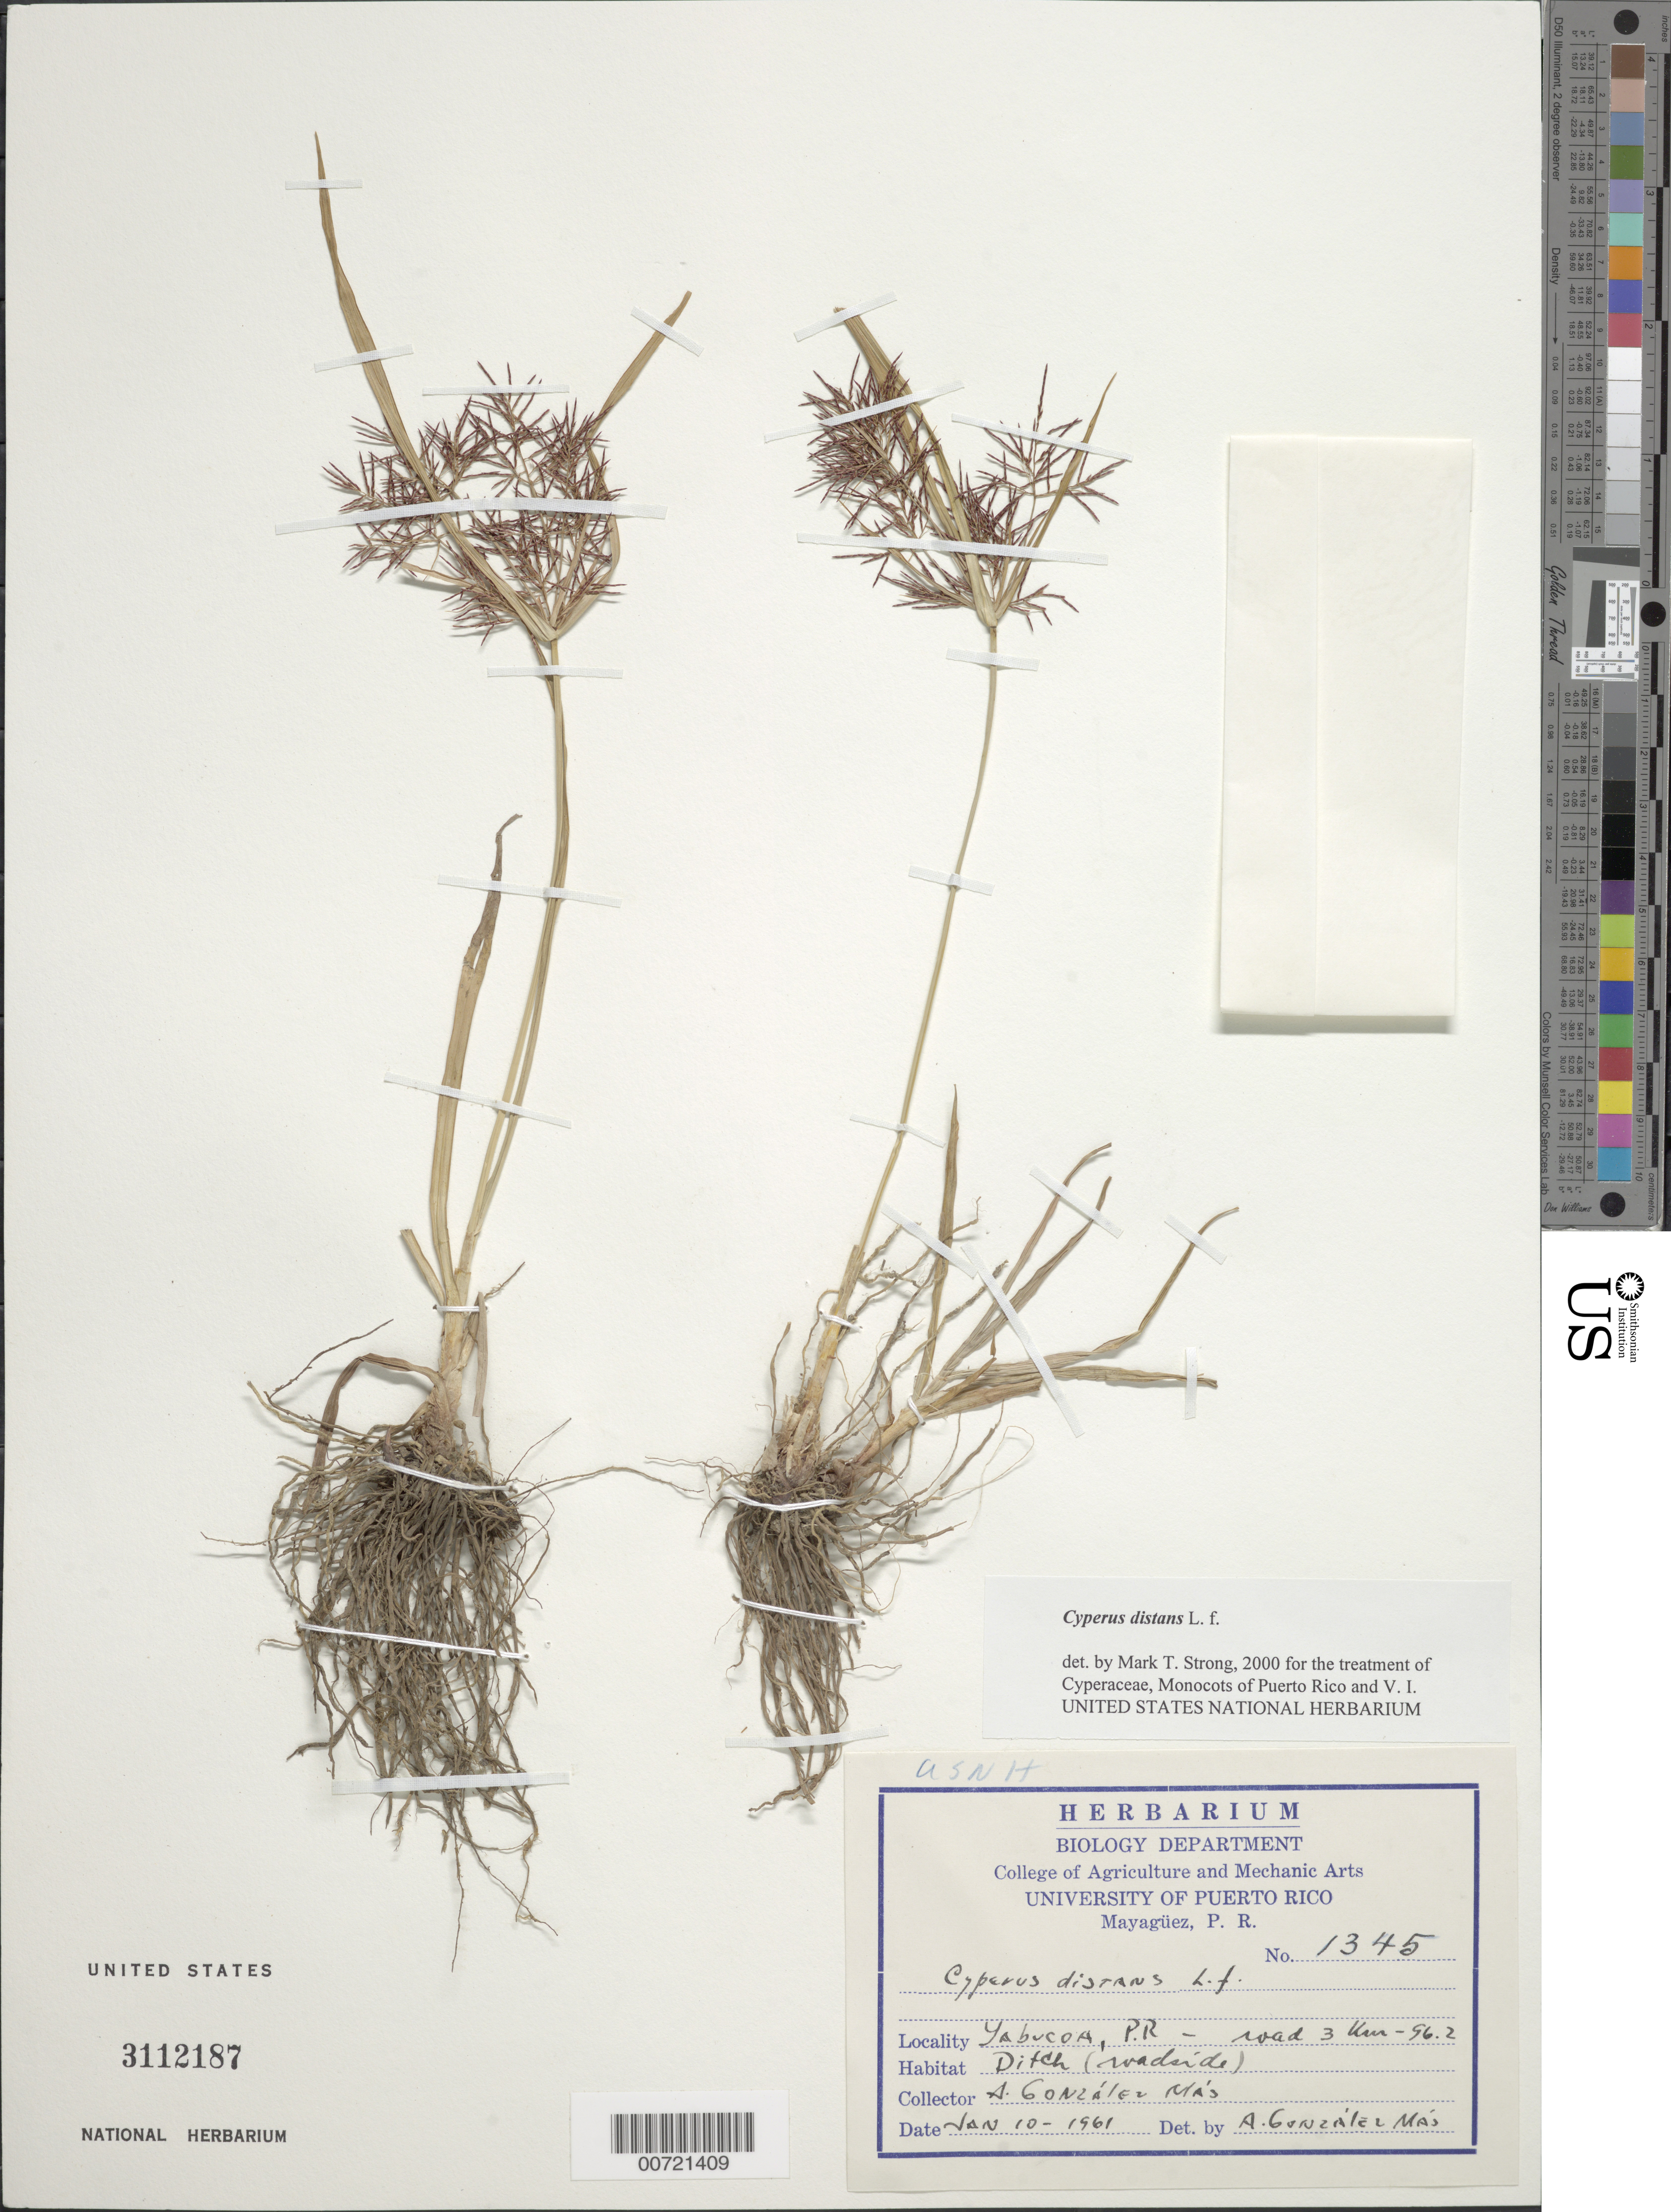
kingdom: Plantae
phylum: Tracheophyta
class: Liliopsida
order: Poales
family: Cyperaceae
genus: Cyperus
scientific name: Cyperus distans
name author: L. f.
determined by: Strong, M. T., (US), Smithsonian Institution - National Museum of Natural History (UNITED STATES)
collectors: A. González Más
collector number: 1345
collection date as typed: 10 Jan 1961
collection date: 1961-01-10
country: Puerto Rico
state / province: Yabucoa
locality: Yabucoa: Rd. 3, km 96.2.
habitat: Roadside ditch.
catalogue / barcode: US 3112187